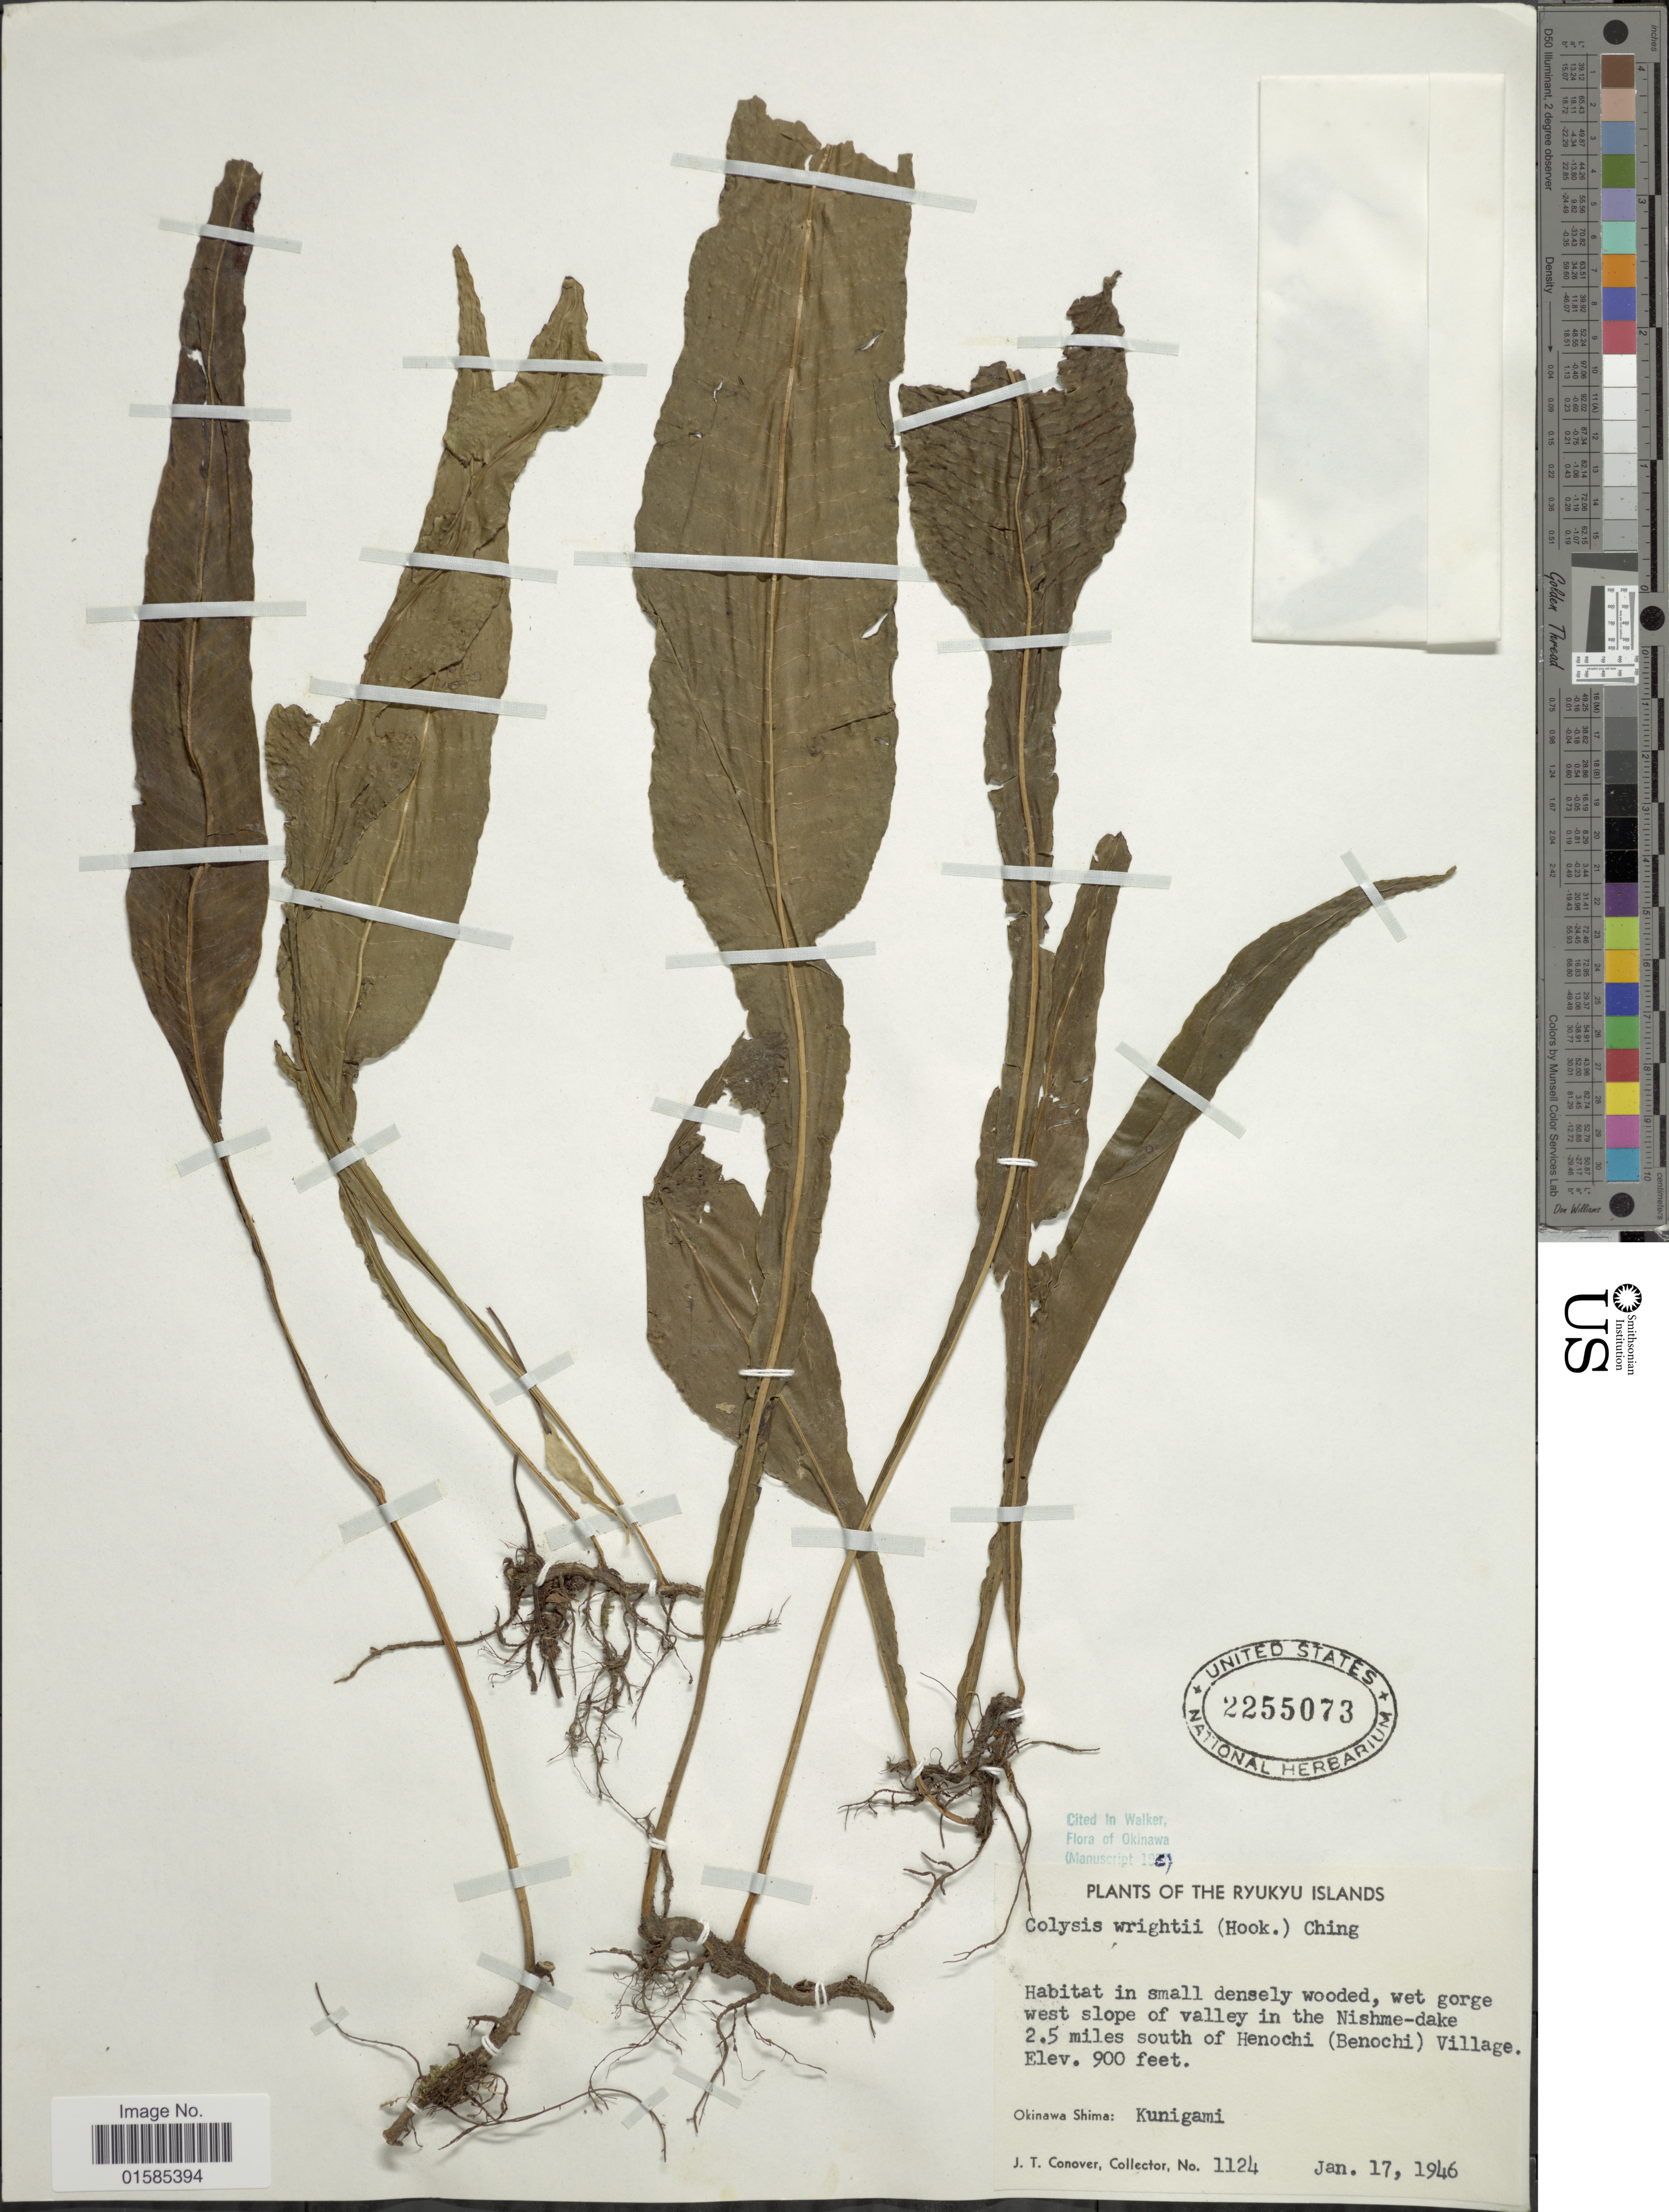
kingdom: Plantae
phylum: Tracheophyta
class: Polypodiopsida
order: Polypodiales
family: Polypodiaceae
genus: Leptochilus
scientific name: Leptochilus wrightii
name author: (Hook.) X.C. Zhang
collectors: J. T. Conover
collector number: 1124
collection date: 1946-01-17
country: Japan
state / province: Okinawa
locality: Ryukyu Islands, west slope of valley in the Nishme-dake 2.5 miles south of Henochi (Benochi) Village, Okinawa Shima: Kunigami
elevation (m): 274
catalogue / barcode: US 2255073